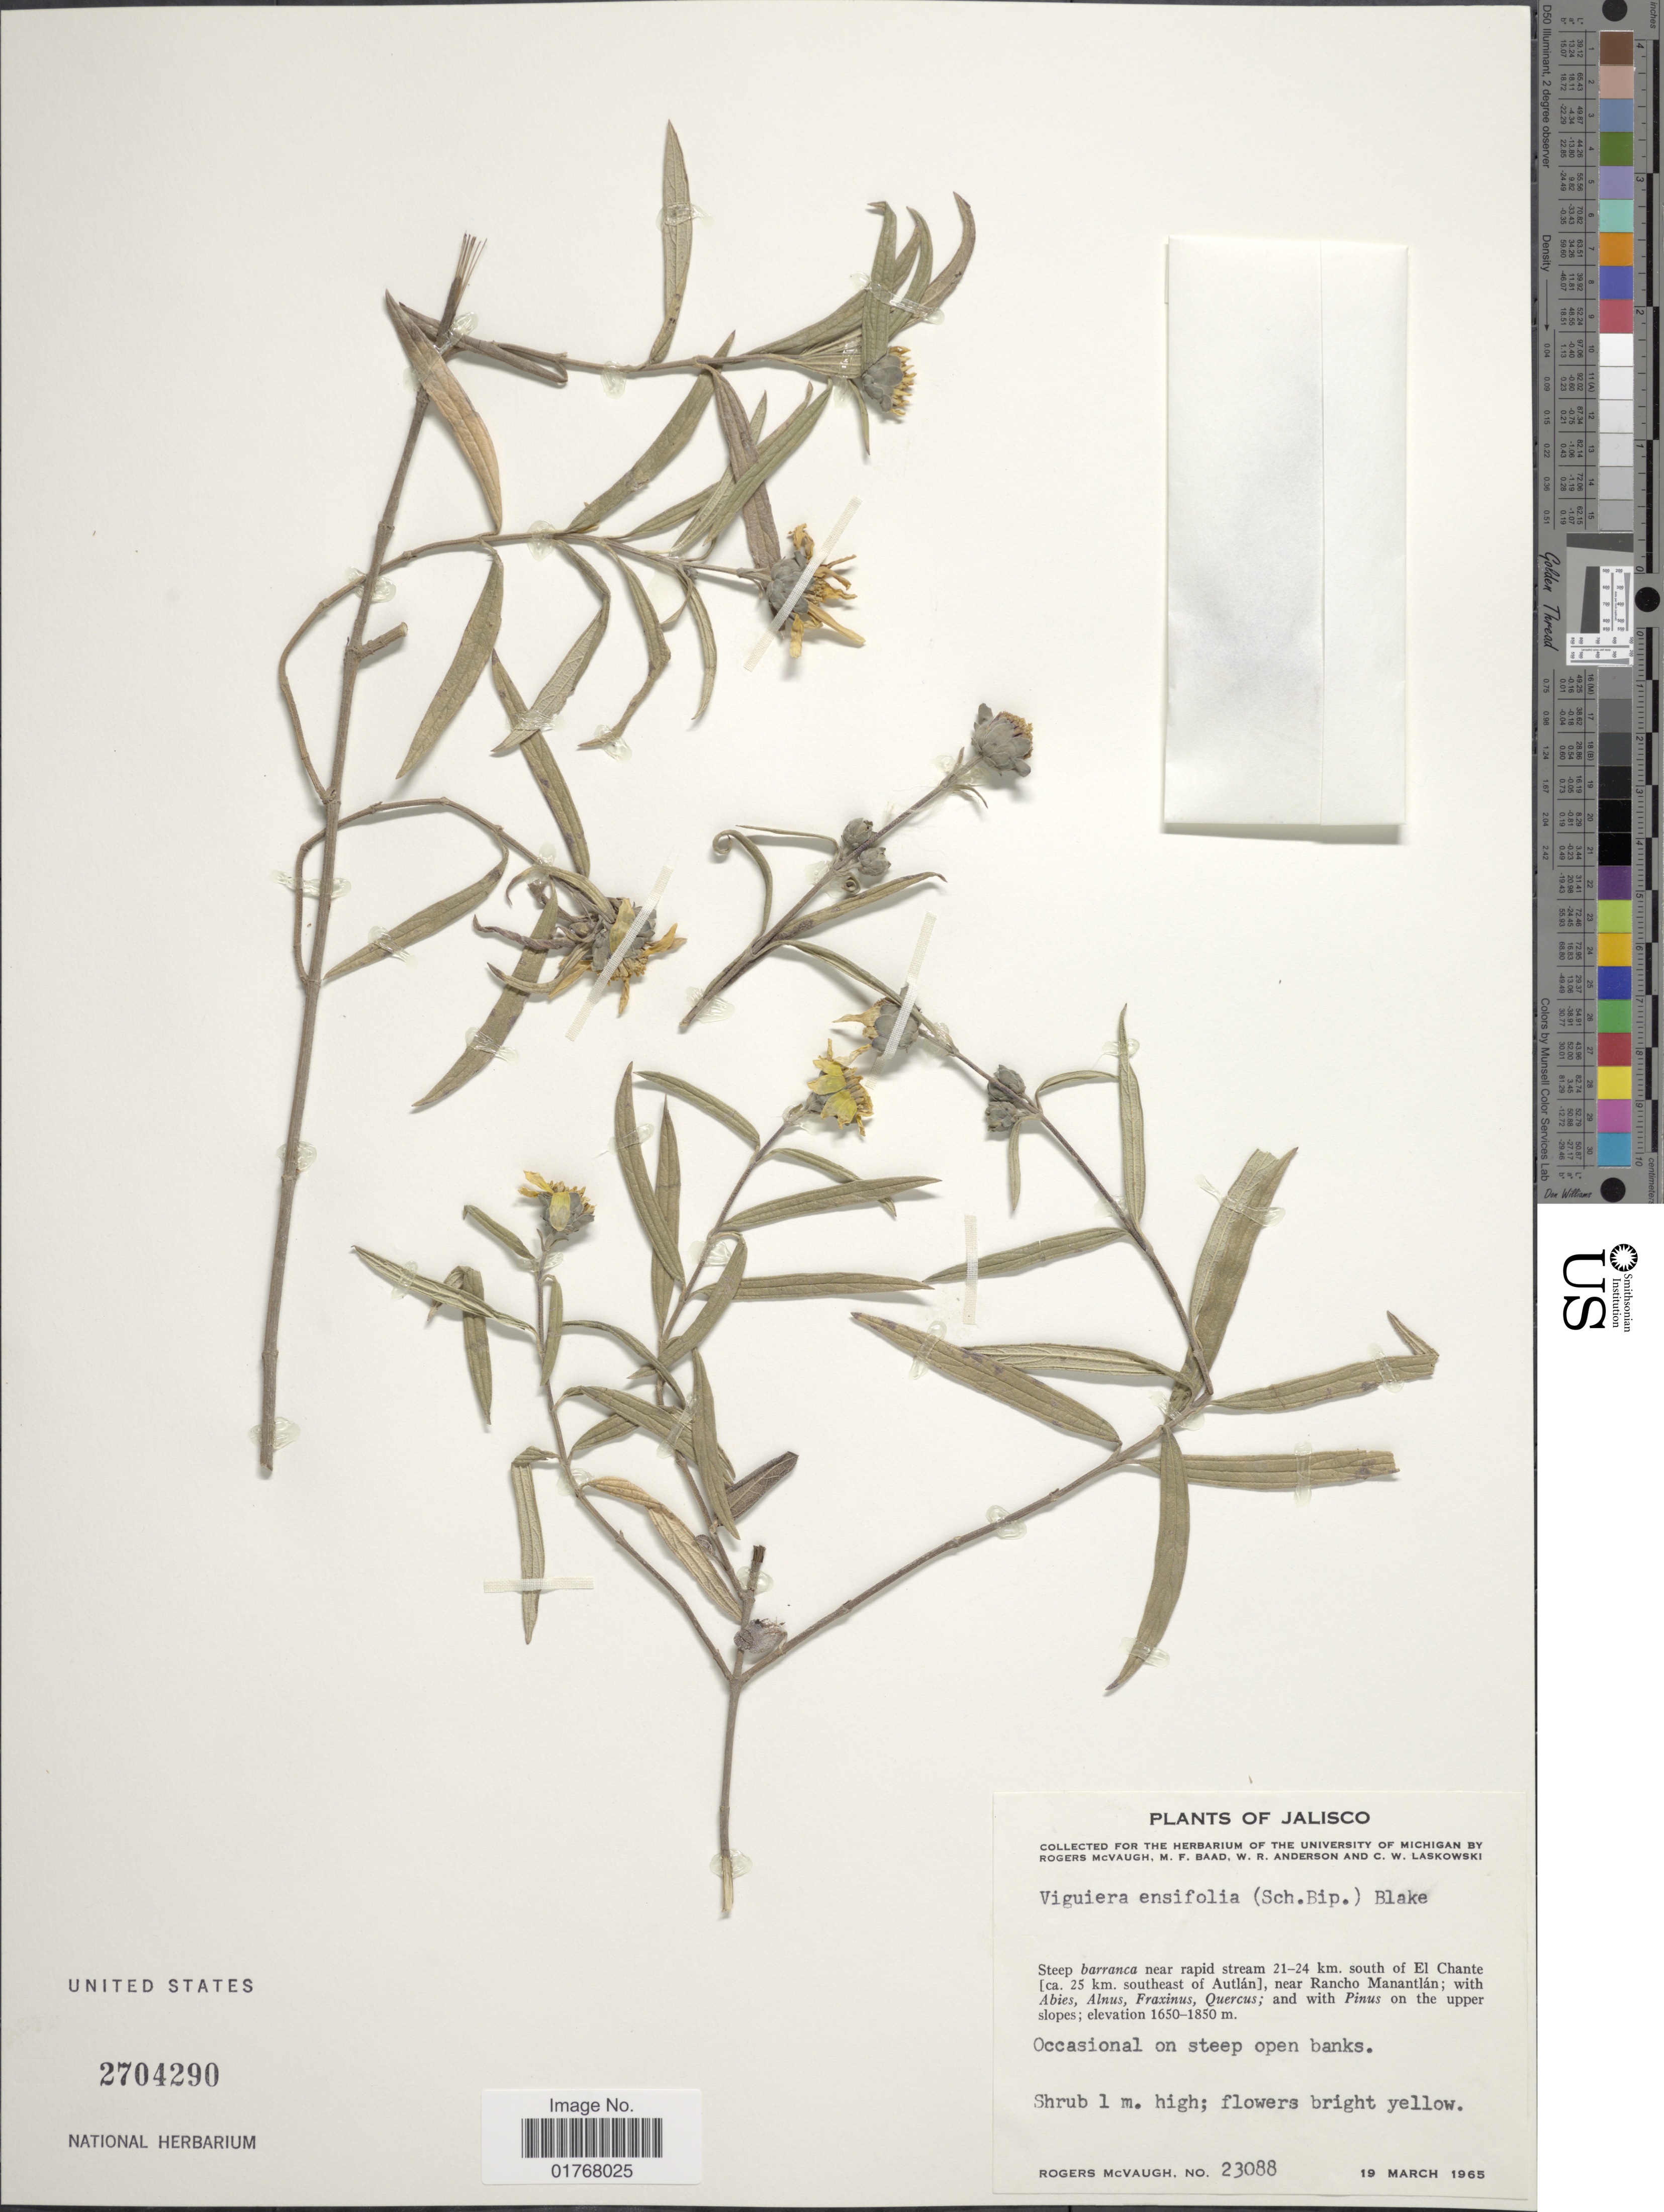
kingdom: Plantae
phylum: Tracheophyta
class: Magnoliopsida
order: Asterales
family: Asteraceae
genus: Viguiera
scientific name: Viguiera ensifolia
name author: (Madison) S.F. Blake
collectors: R. McVaugh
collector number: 23088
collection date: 1965-03-19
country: Mexico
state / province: Jalisco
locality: Steep barranca near rapid stream 21-24 km south of El Chante [ca. 25 km. southwest of Autlán], near Rancho Manantlán; on the upper slopes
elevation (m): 1650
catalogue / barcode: US 2704290